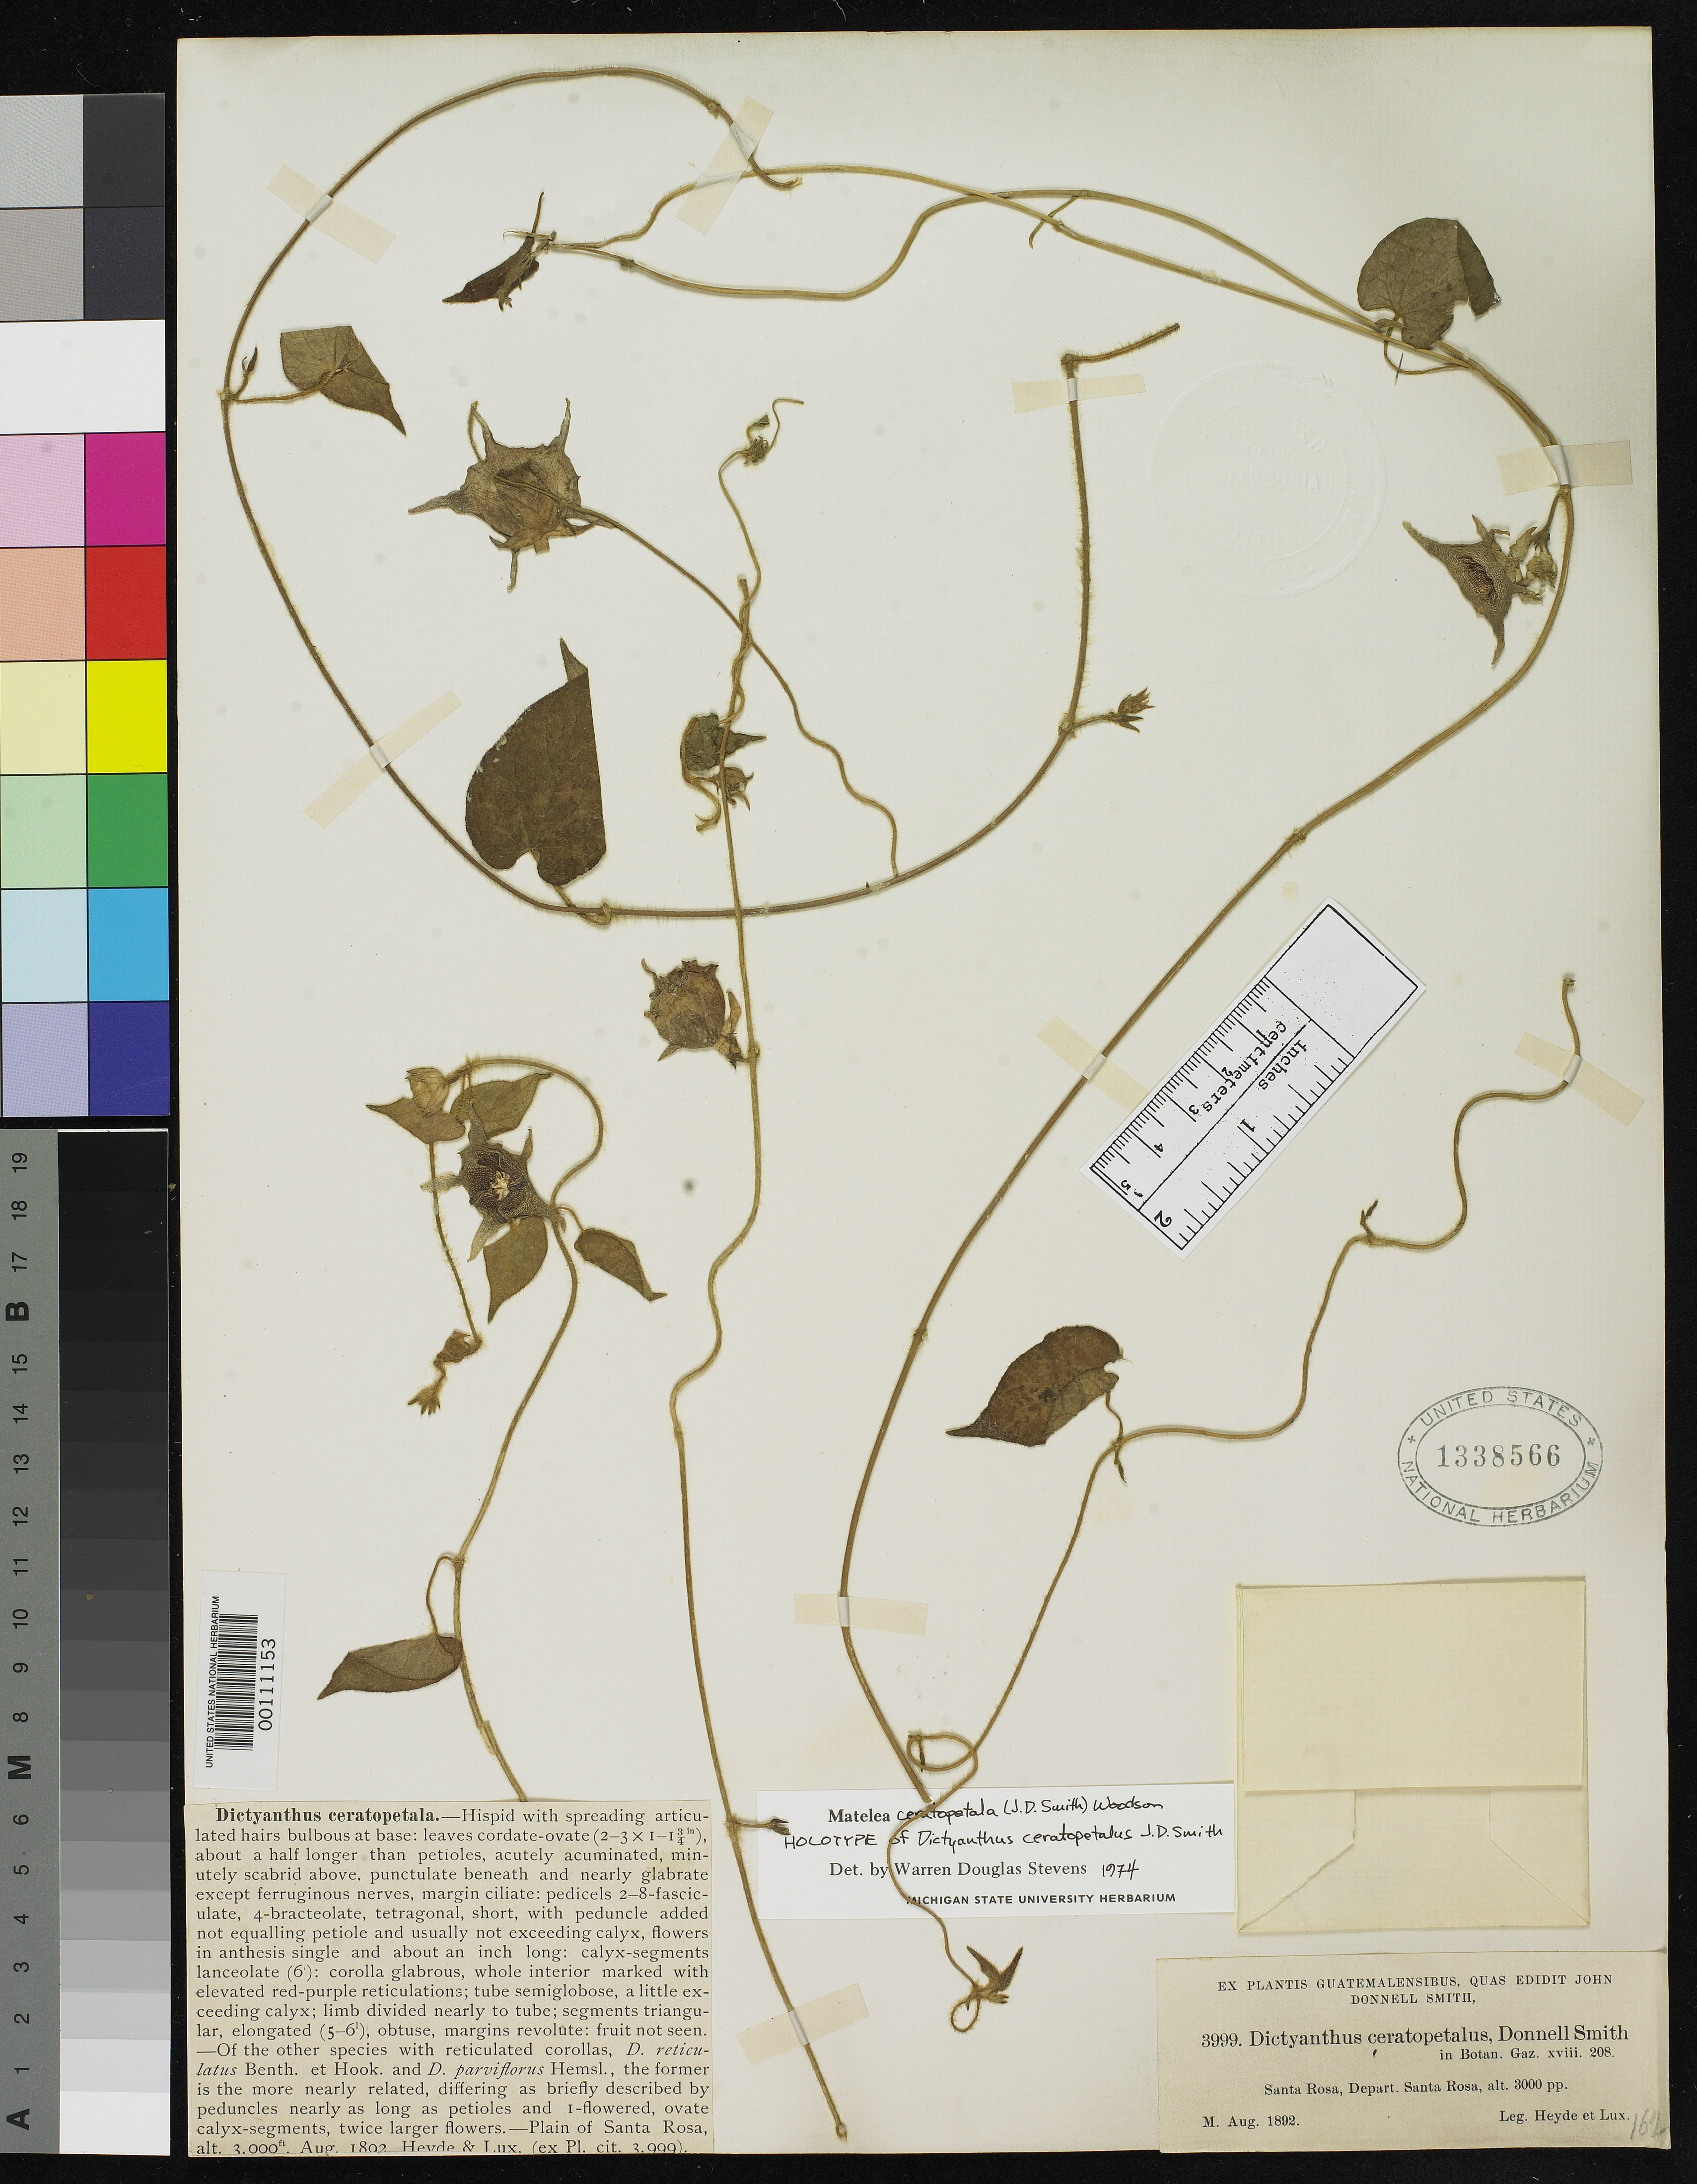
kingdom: Plantae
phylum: Tracheophyta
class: Magnoliopsida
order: Gentianales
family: Apocynaceae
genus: Dictyanthus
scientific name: Dictyanthus ceratopetalus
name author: Donn. Sm.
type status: Type Collection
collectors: E. T. Heyde & E. Lux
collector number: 3999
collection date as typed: Aug 1892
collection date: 1892-08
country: Guatemala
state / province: Santa Rosa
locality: Santa Rosa, Depart. Santa Rosa, Guatemala.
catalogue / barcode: US 1338566